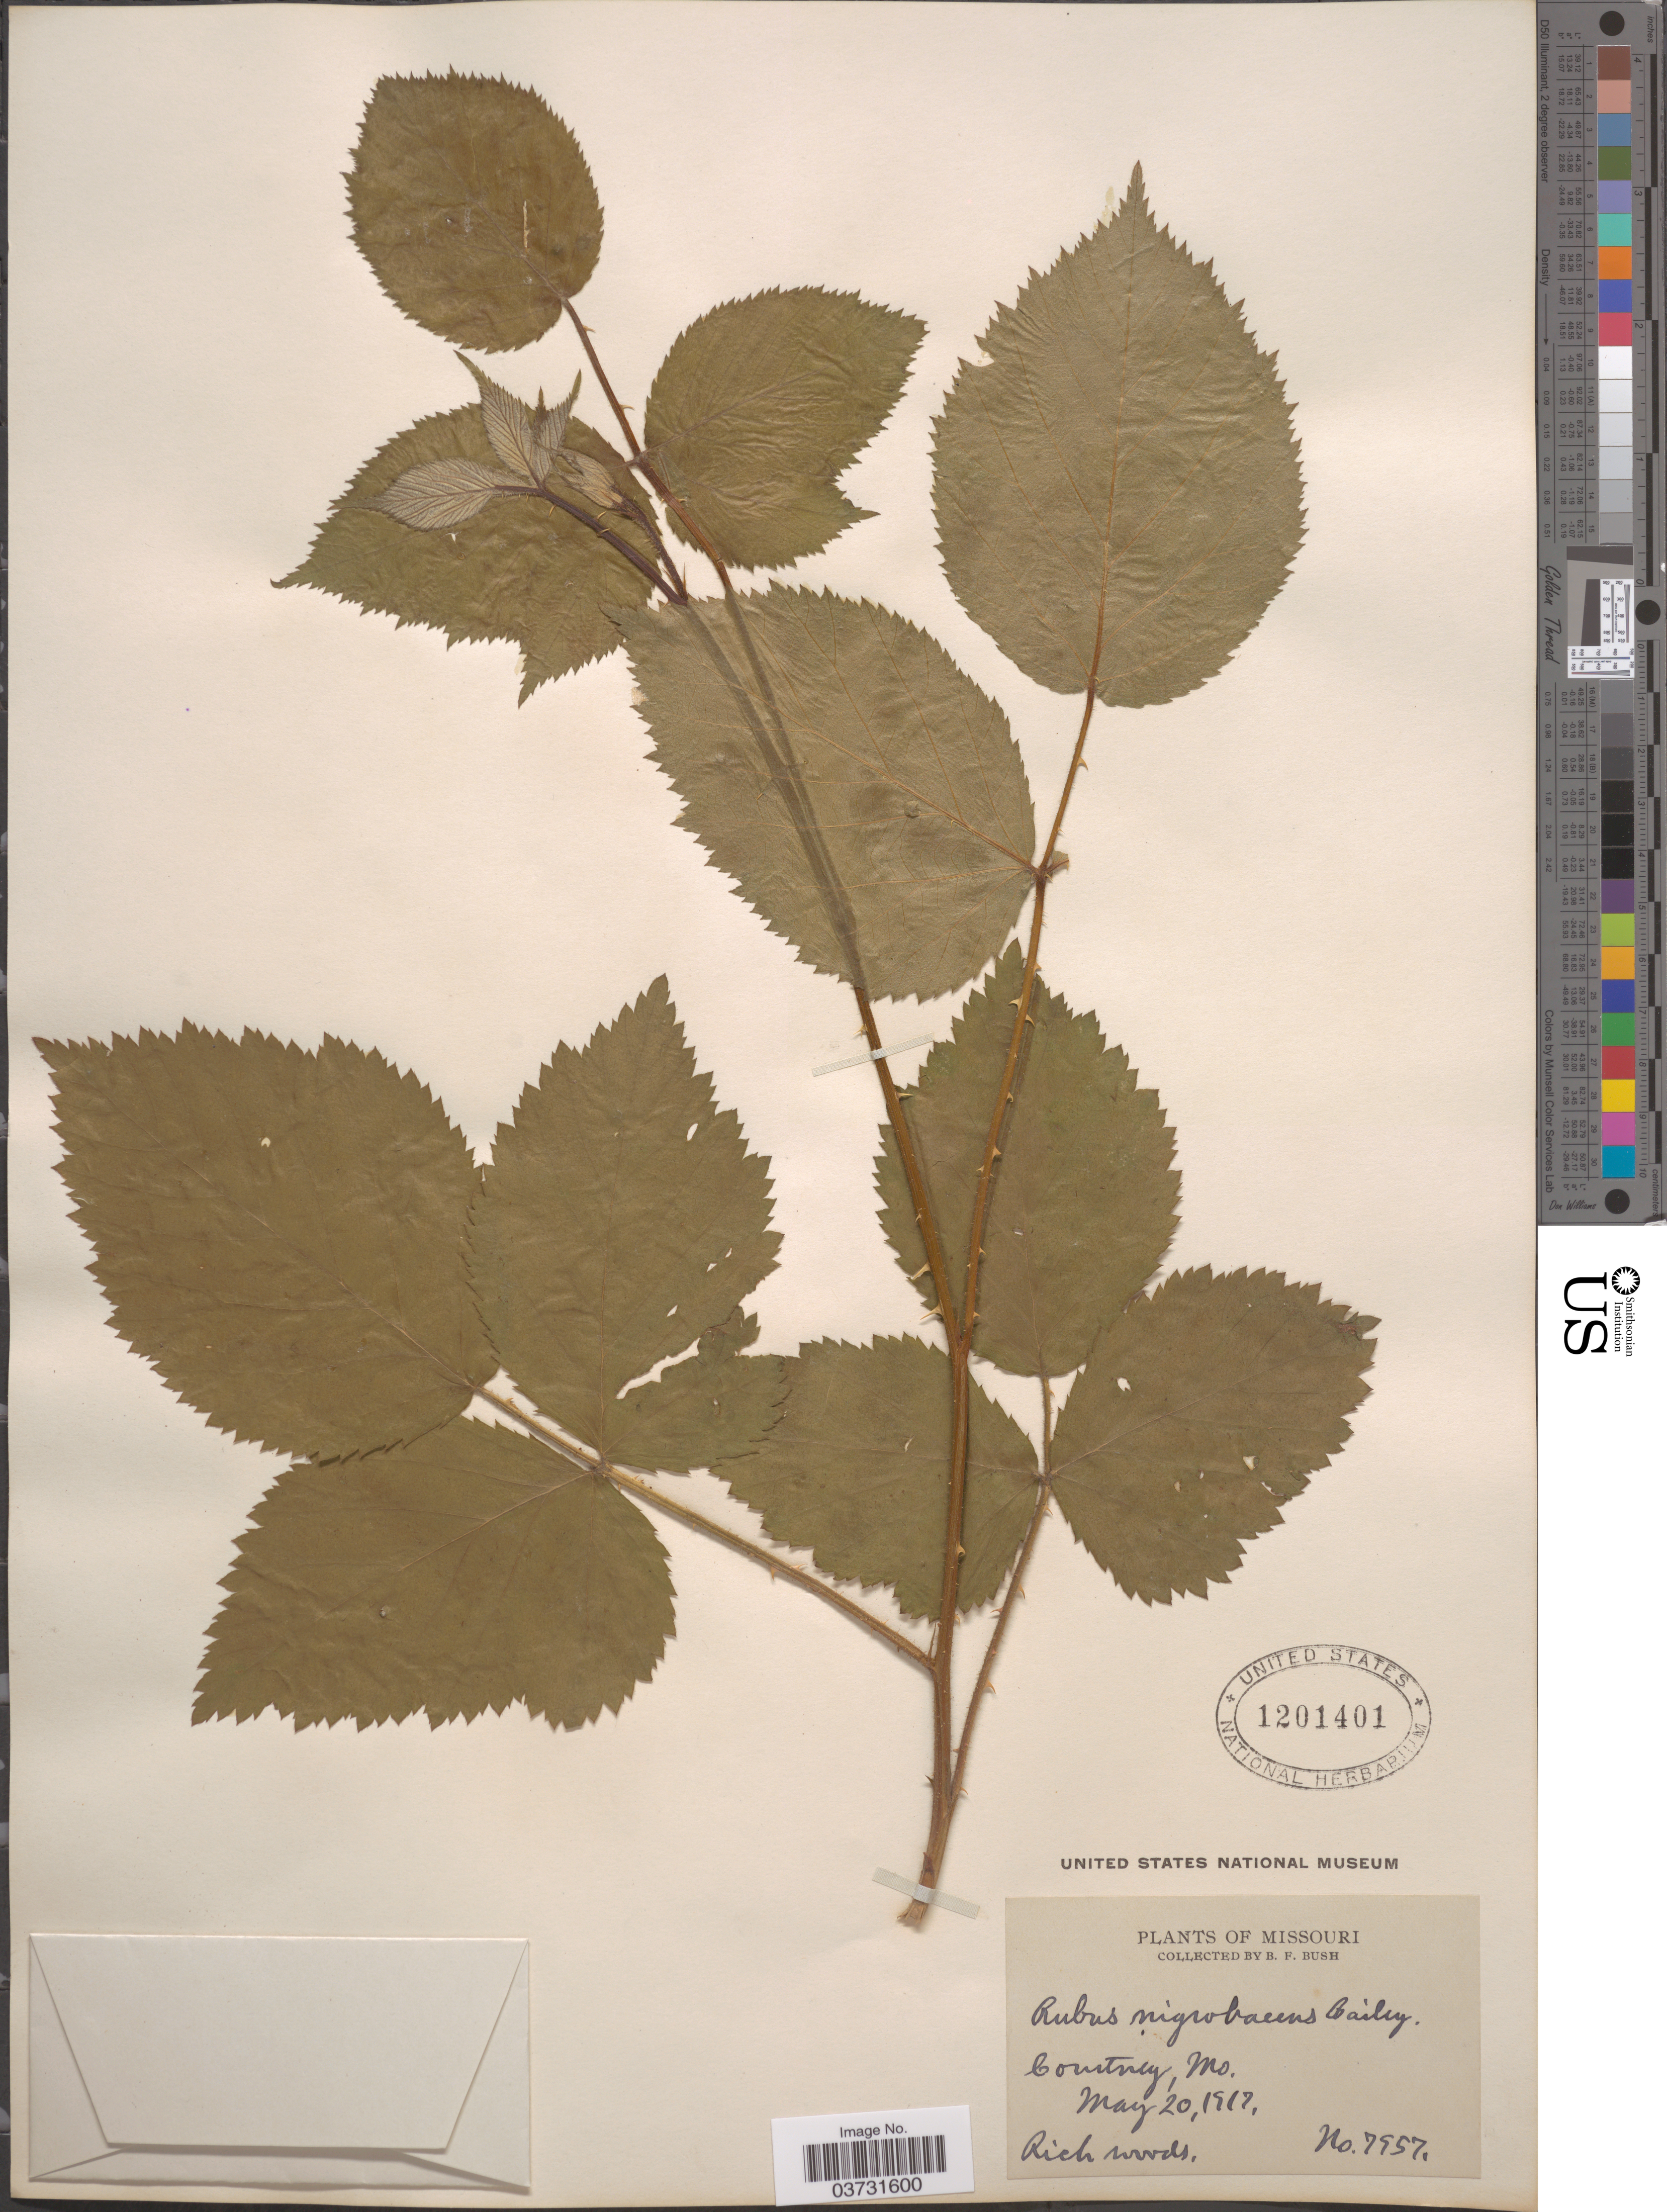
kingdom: Plantae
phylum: Tracheophyta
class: Magnoliopsida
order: Rosales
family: Rosaceae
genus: Rubus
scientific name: Rubus nigrobaccus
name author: L.H. Bailey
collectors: B. F. Bush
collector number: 7957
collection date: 1917-05-20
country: United States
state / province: Missouri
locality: Courtney.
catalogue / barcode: US 1201401